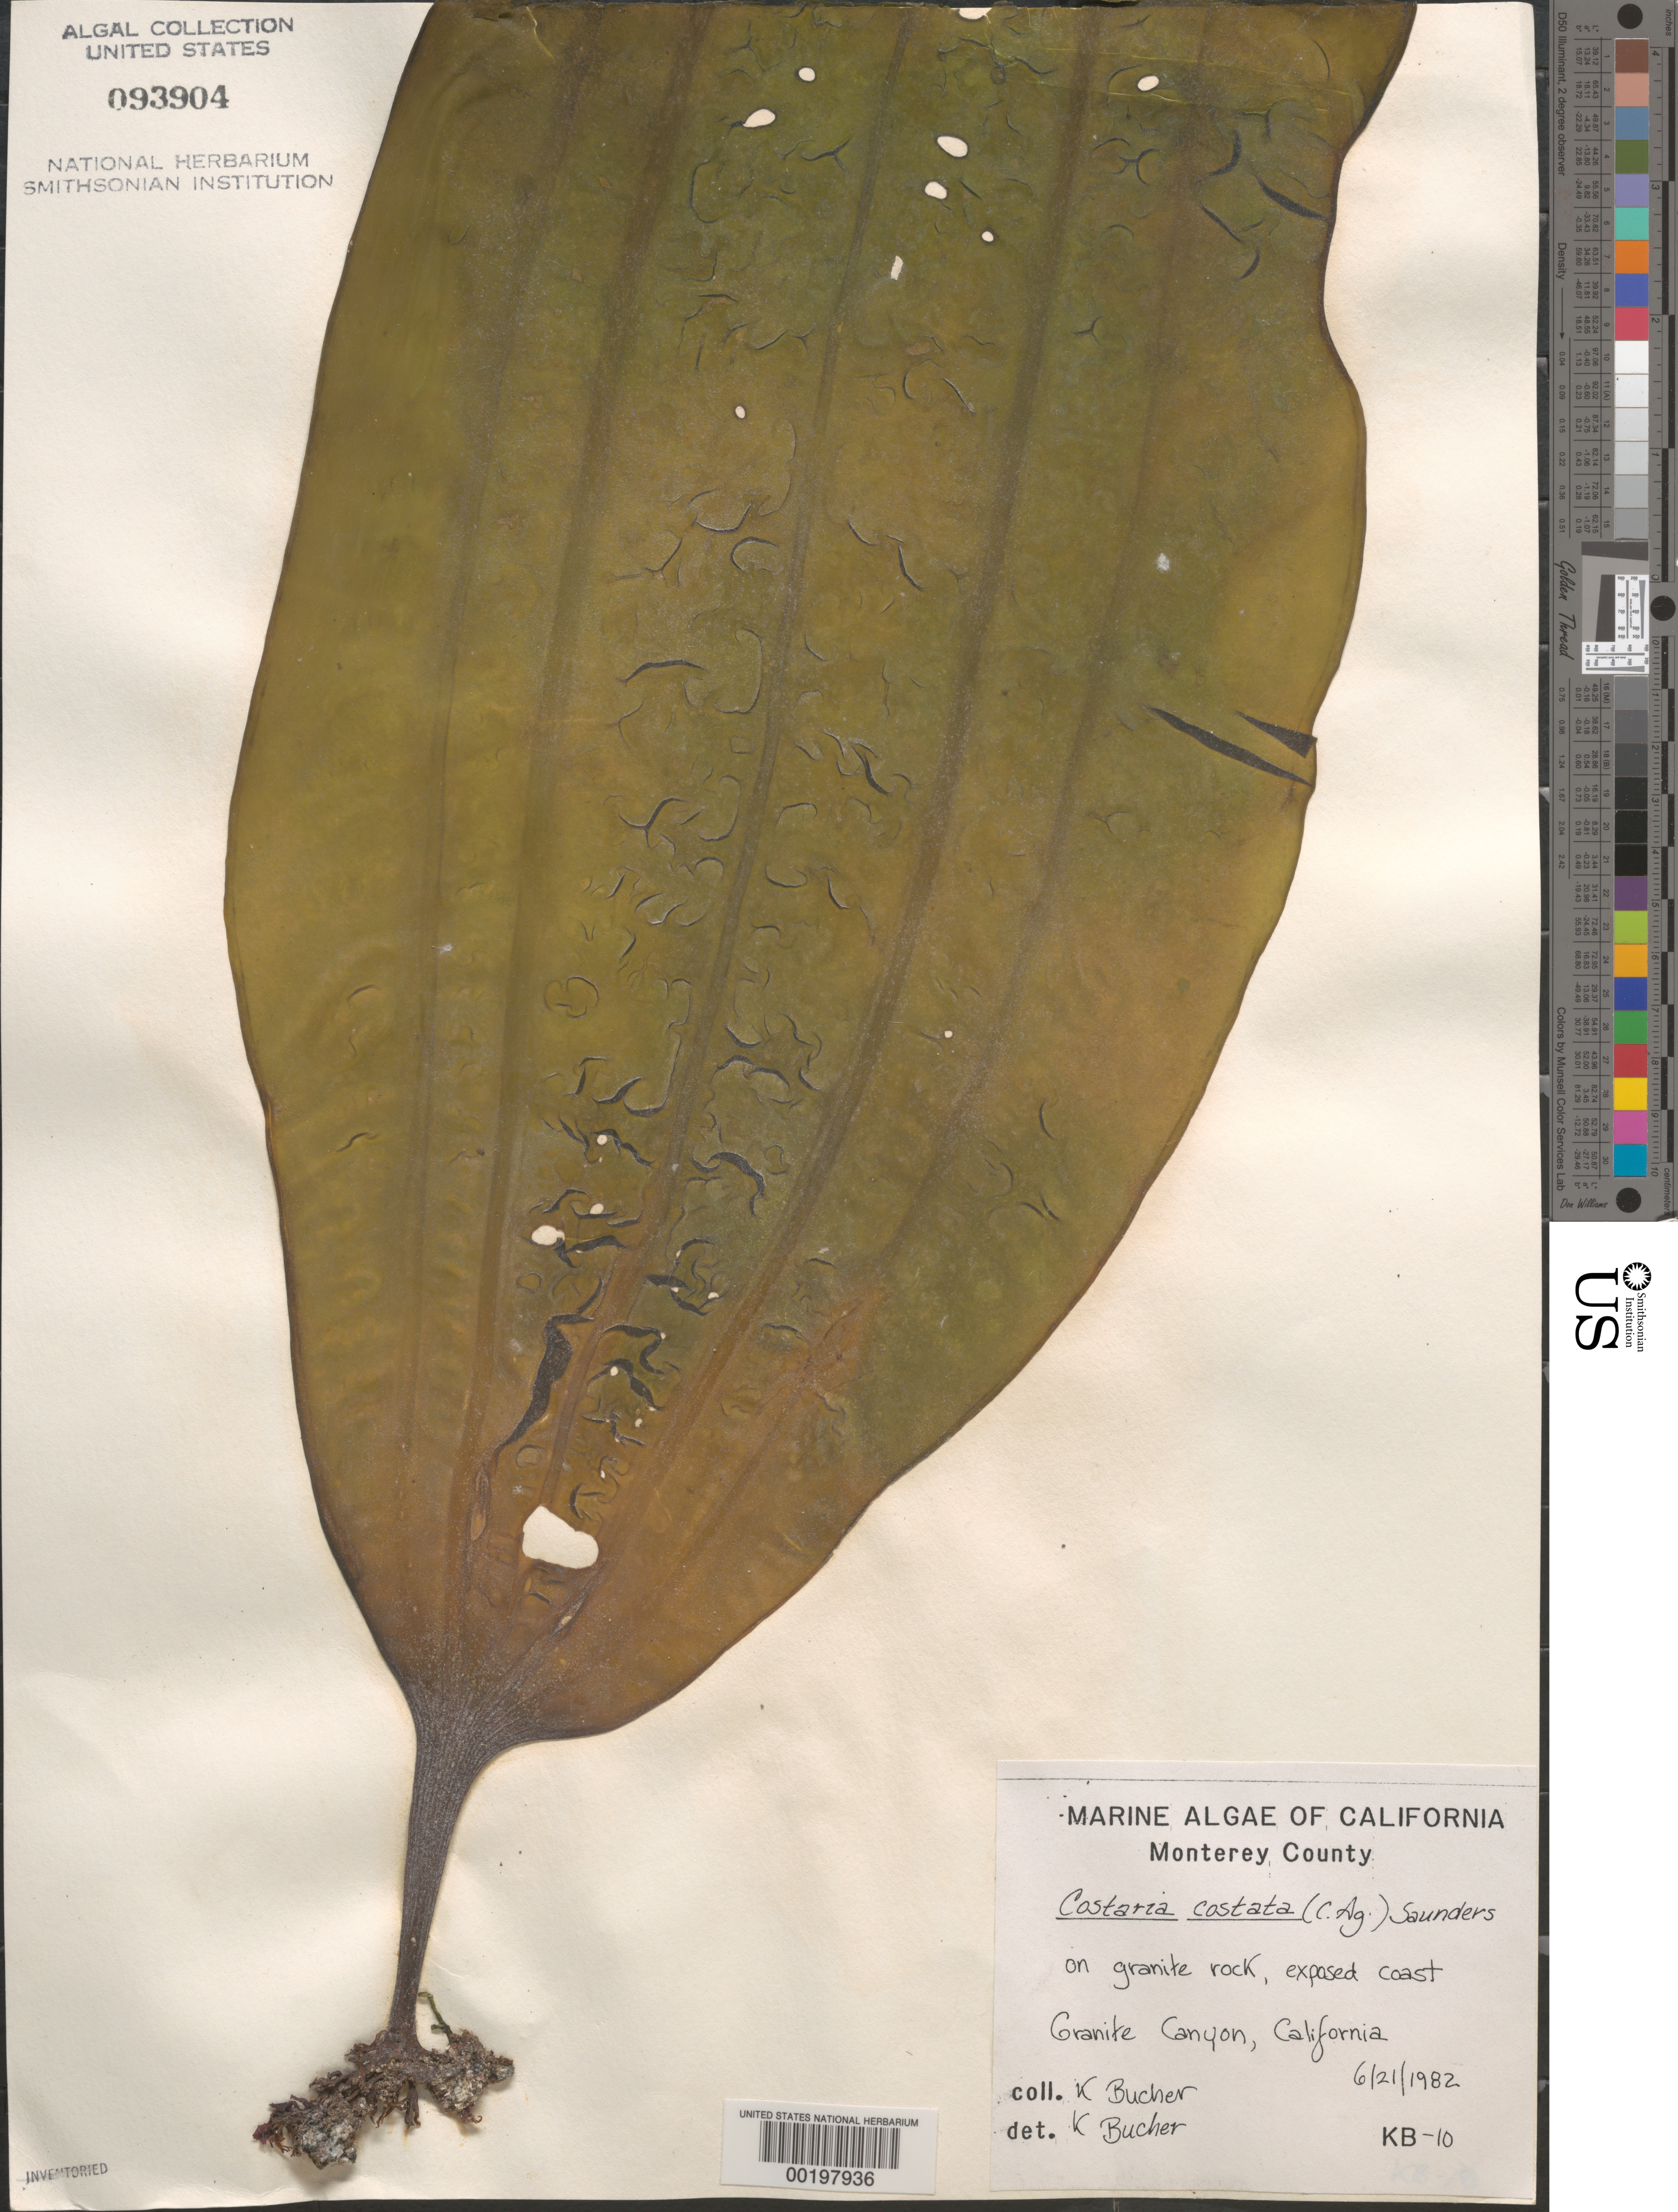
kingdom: Chromista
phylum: Ochrophyta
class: Phaeophyceae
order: Laminariales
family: Costariaceae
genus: Costaria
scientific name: Costaria costata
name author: (C. Agardh) D.A. Saunders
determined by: Bucher, Katina E.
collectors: K. E. Bucher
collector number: KB-10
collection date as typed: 21 Jun 1982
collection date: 1982-06-21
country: United States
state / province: California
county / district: Monterey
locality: Granite Canyon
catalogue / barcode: US 93904